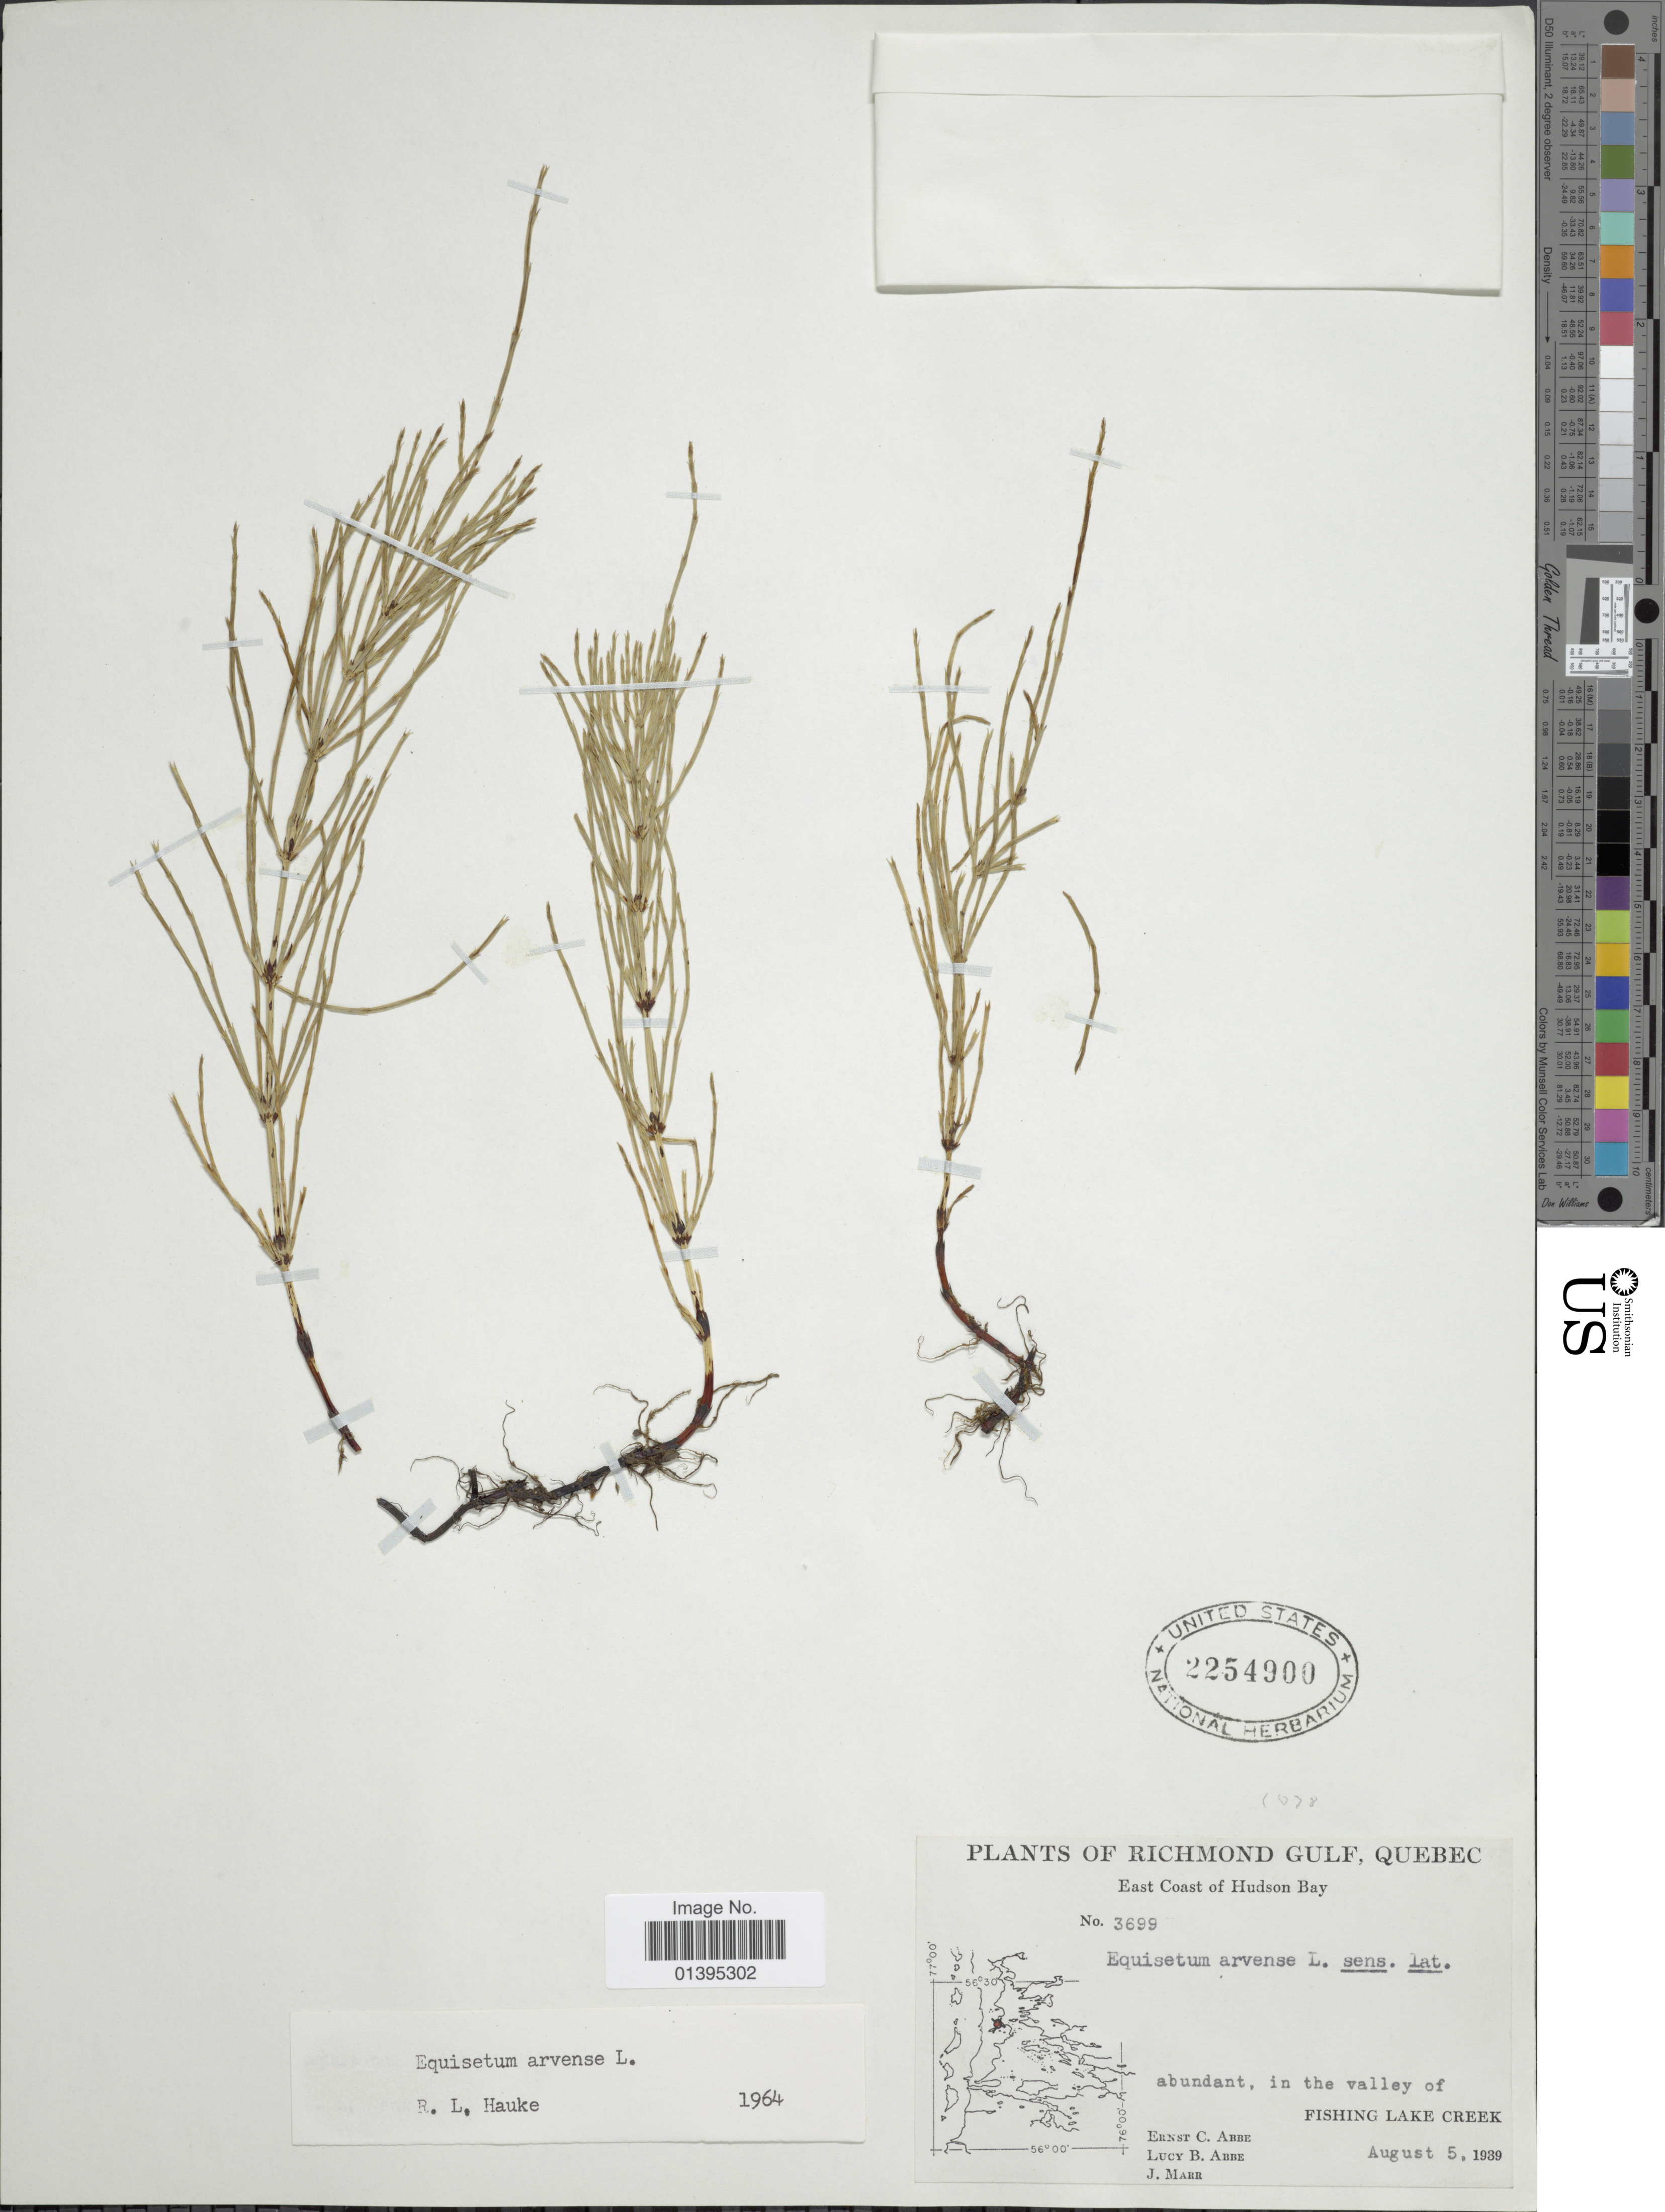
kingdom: Plantae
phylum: Tracheophyta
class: Polypodiopsida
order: Equisetales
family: Equisetaceae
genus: Equisetum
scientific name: Equisetum arvense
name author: L.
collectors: E. C. Abbe, L. B. Abbe & J. Marr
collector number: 3699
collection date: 1939-08-05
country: Canada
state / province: Quebec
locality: Richmond Gulf, Fishing Lake Creek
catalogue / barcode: US 2254900